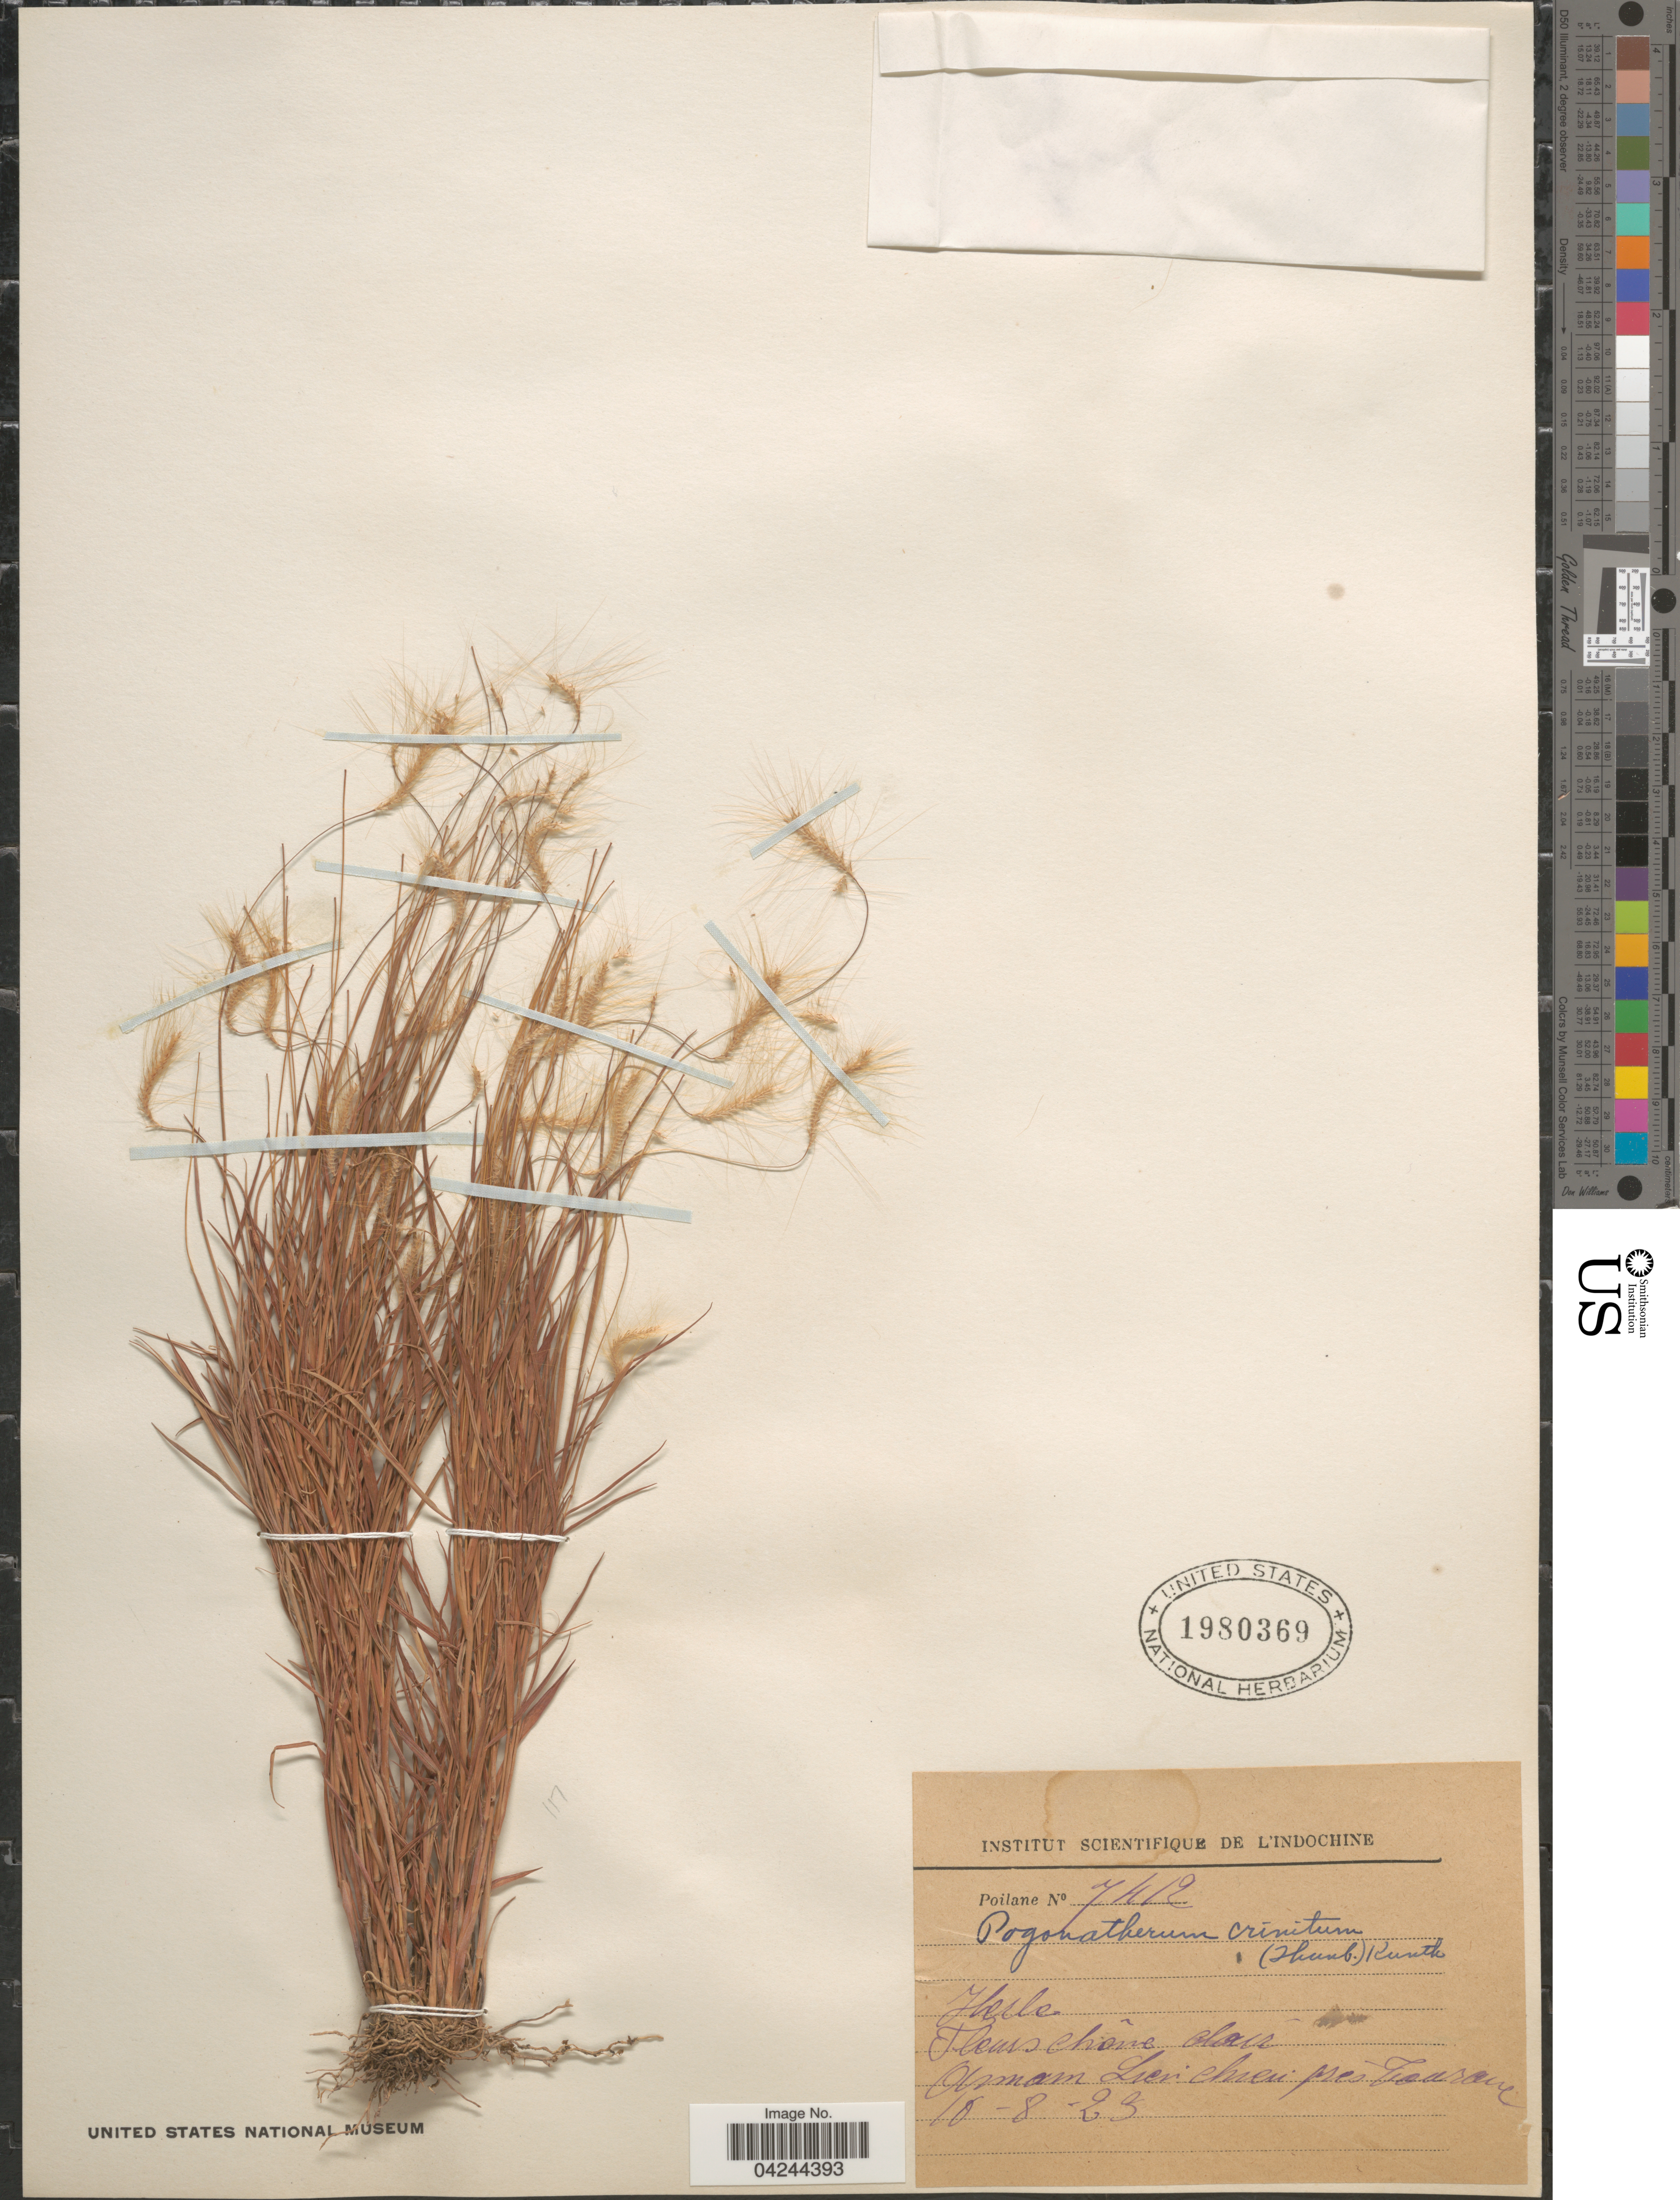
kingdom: Plantae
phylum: Tracheophyta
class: Liliopsida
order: Poales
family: Poaceae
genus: Pogonatherum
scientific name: Pogonatherum crinitum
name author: (Thunb.) Kunth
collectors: -. Poilane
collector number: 7412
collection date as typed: Transcribed d/m/y: 10/8/23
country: Vietnam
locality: Annam Lier [interpreted] Chien [interpreted] pres Tourane.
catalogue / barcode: US 1980369